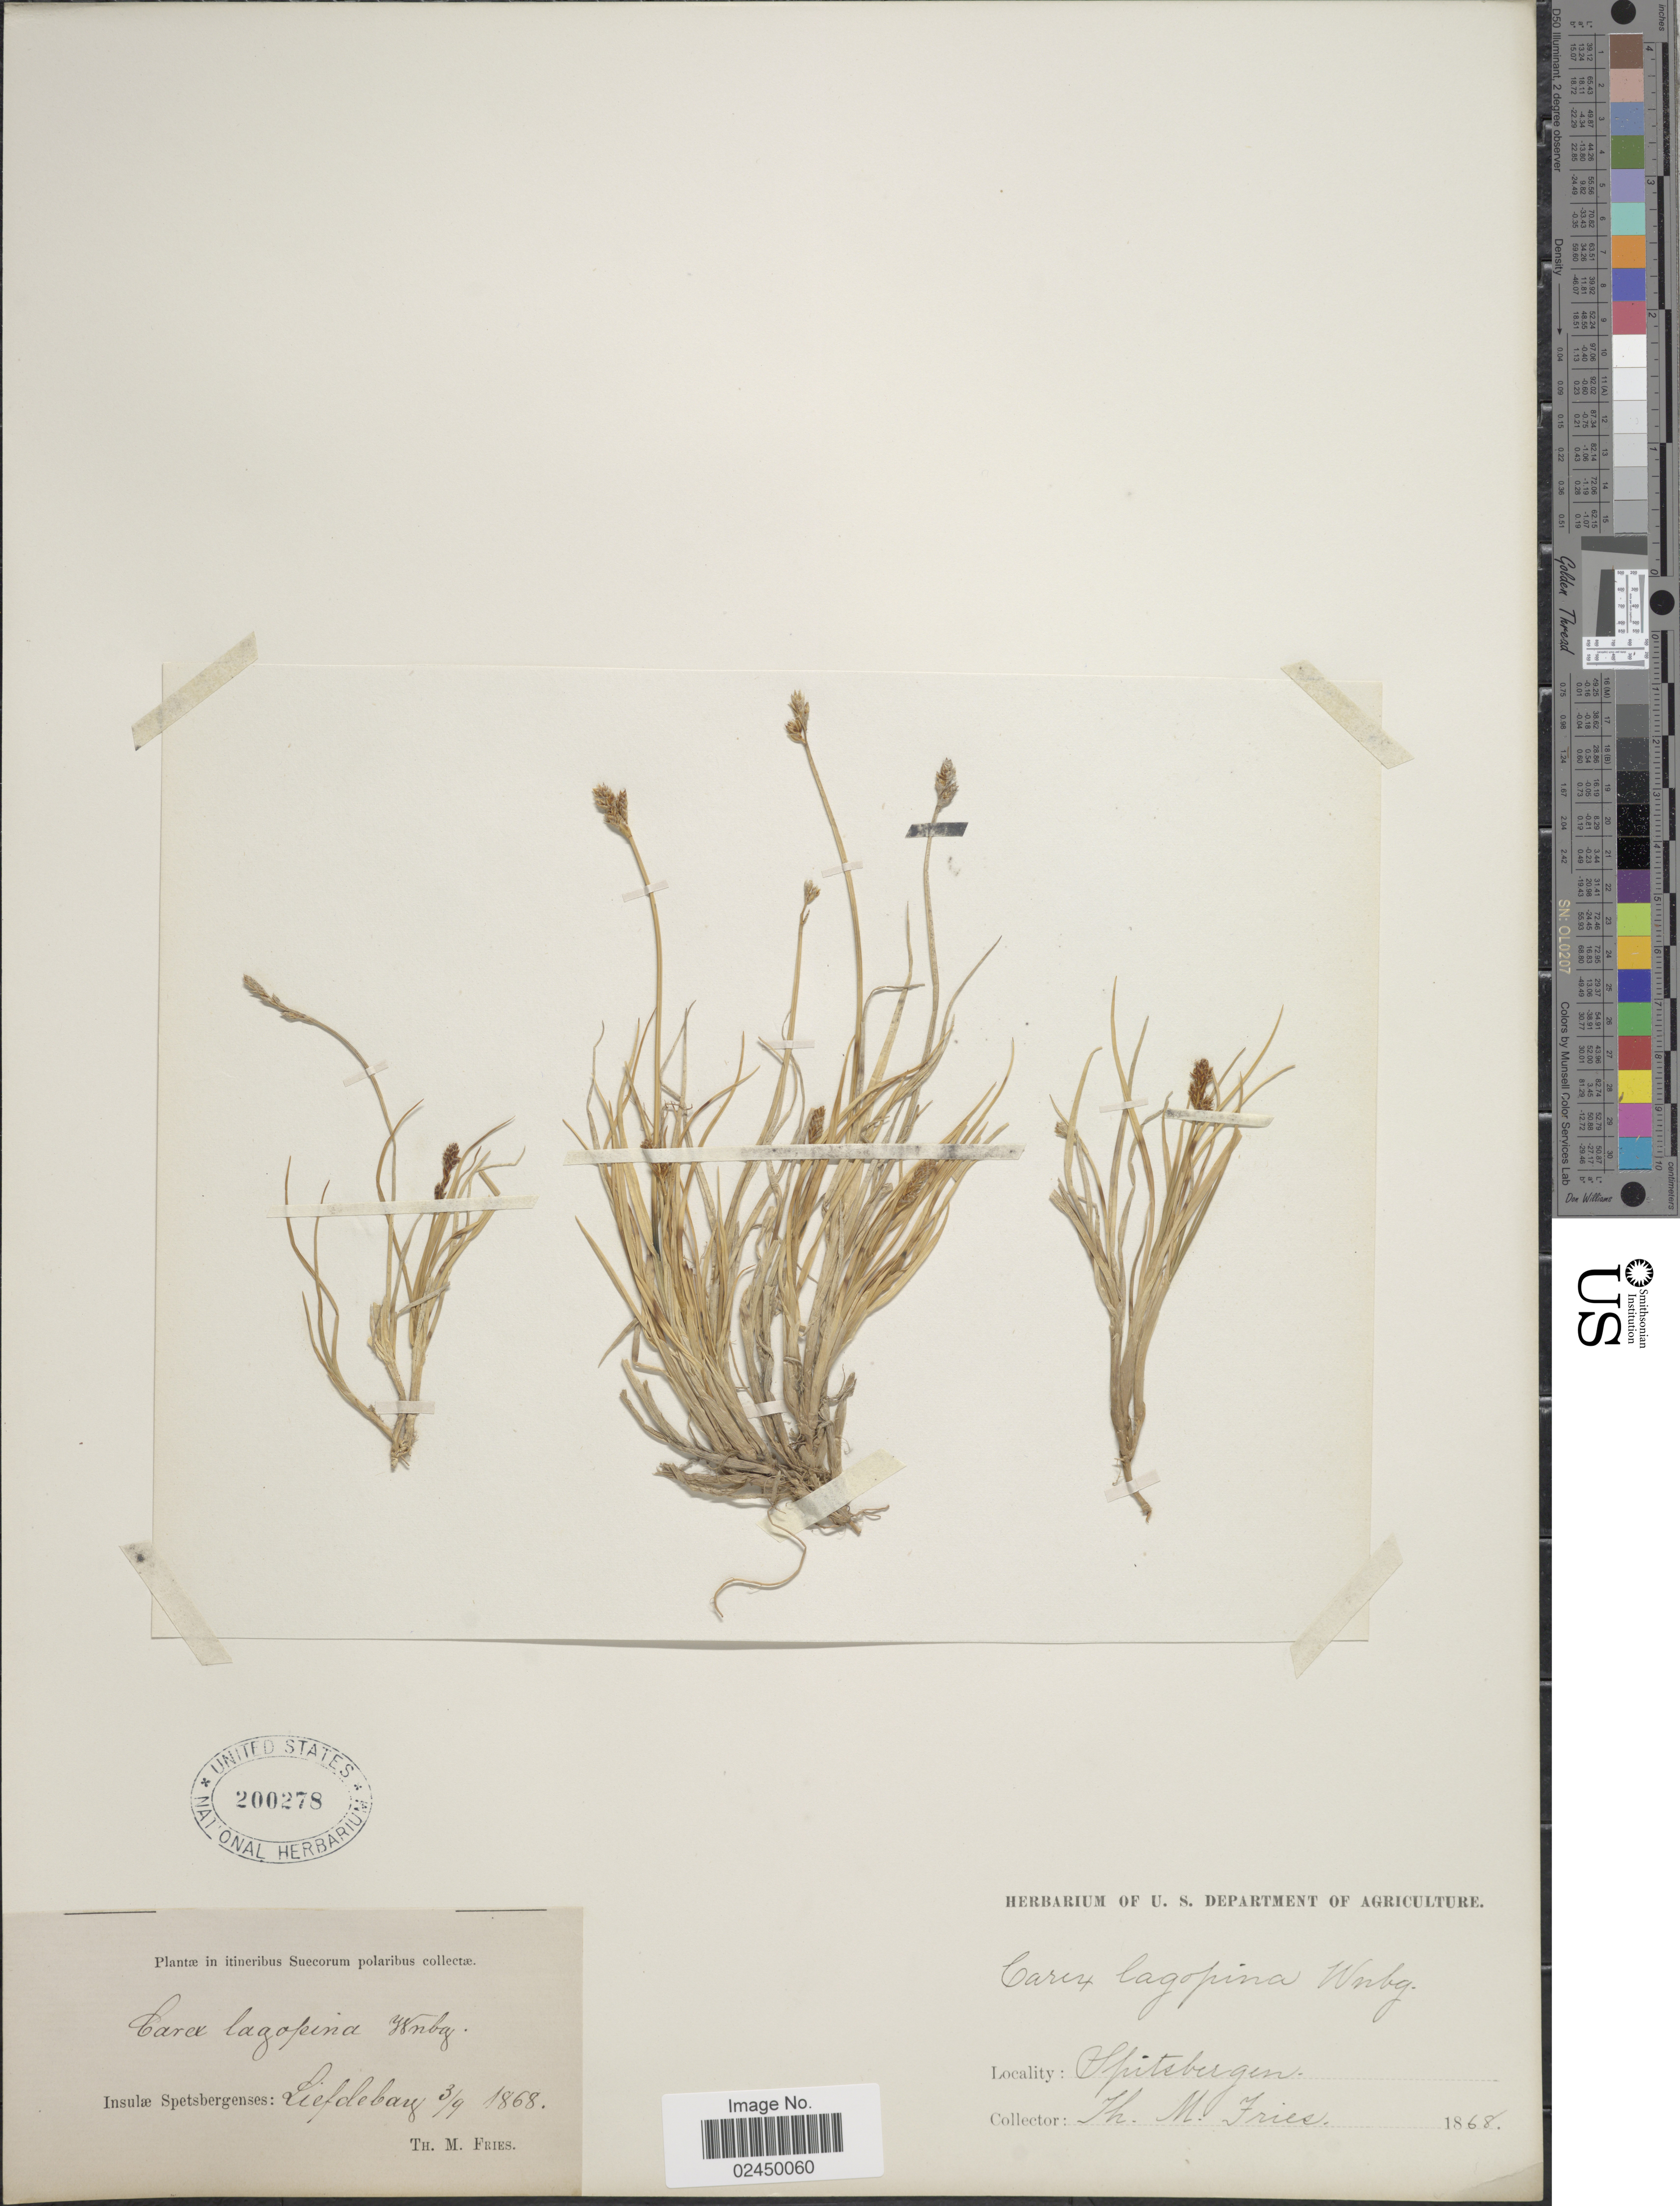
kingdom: Plantae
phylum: Tracheophyta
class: Liliopsida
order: Poales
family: Cyperaceae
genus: Carex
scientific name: Carex lachenalii subsp. lachenalii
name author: Schkuhr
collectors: T. Fries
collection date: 1868-09-03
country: Norway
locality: Insulae Spetsbergenses: Liefdebay. Spitsbergen.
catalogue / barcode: US 200278